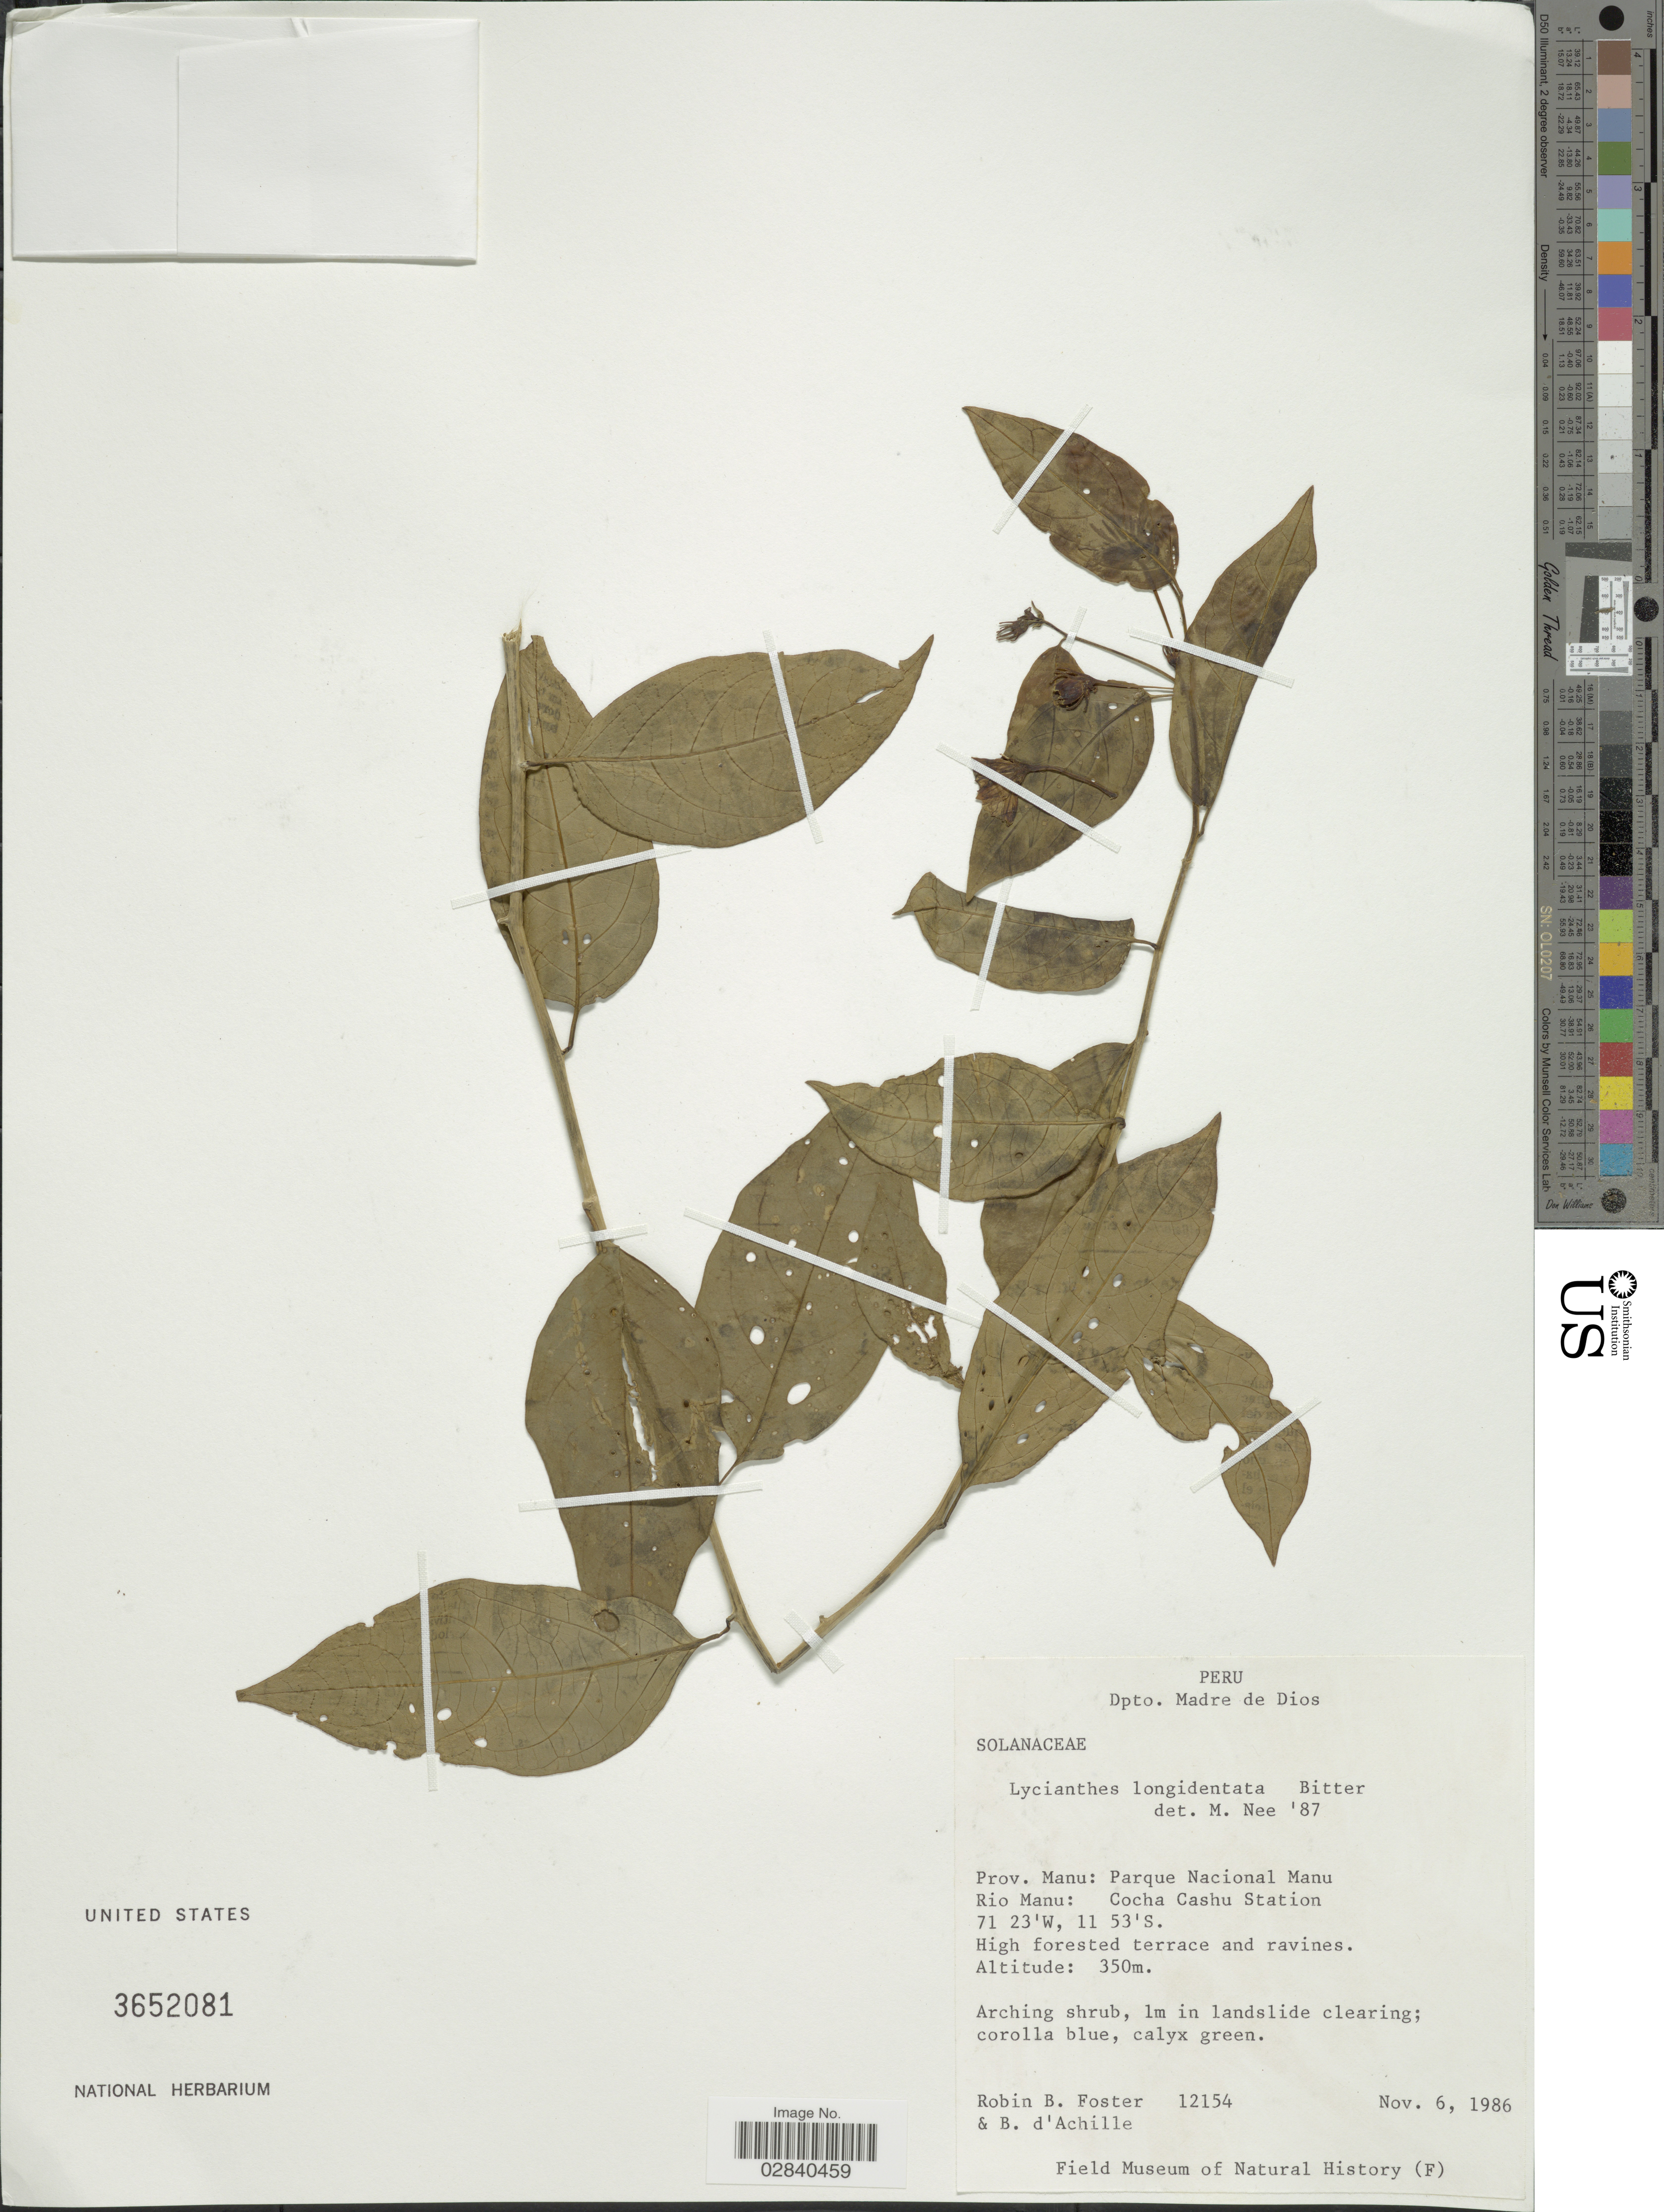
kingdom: Plantae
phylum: Tracheophyta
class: Magnoliopsida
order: Solanales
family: Solanaceae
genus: Lycianthes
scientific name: Lycianthes stenoloba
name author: (Van Heurck & Müll. Arg.) Bitter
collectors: R. B. Foster & B. d'Achille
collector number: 12154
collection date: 1986-11-06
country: Peru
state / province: Madre de Dios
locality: Dpto. Madre de Dios, Prov. Manu: Parque Nacional Manu, Rio Manu: Cocha Cashu Station.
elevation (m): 350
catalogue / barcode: US 3652081